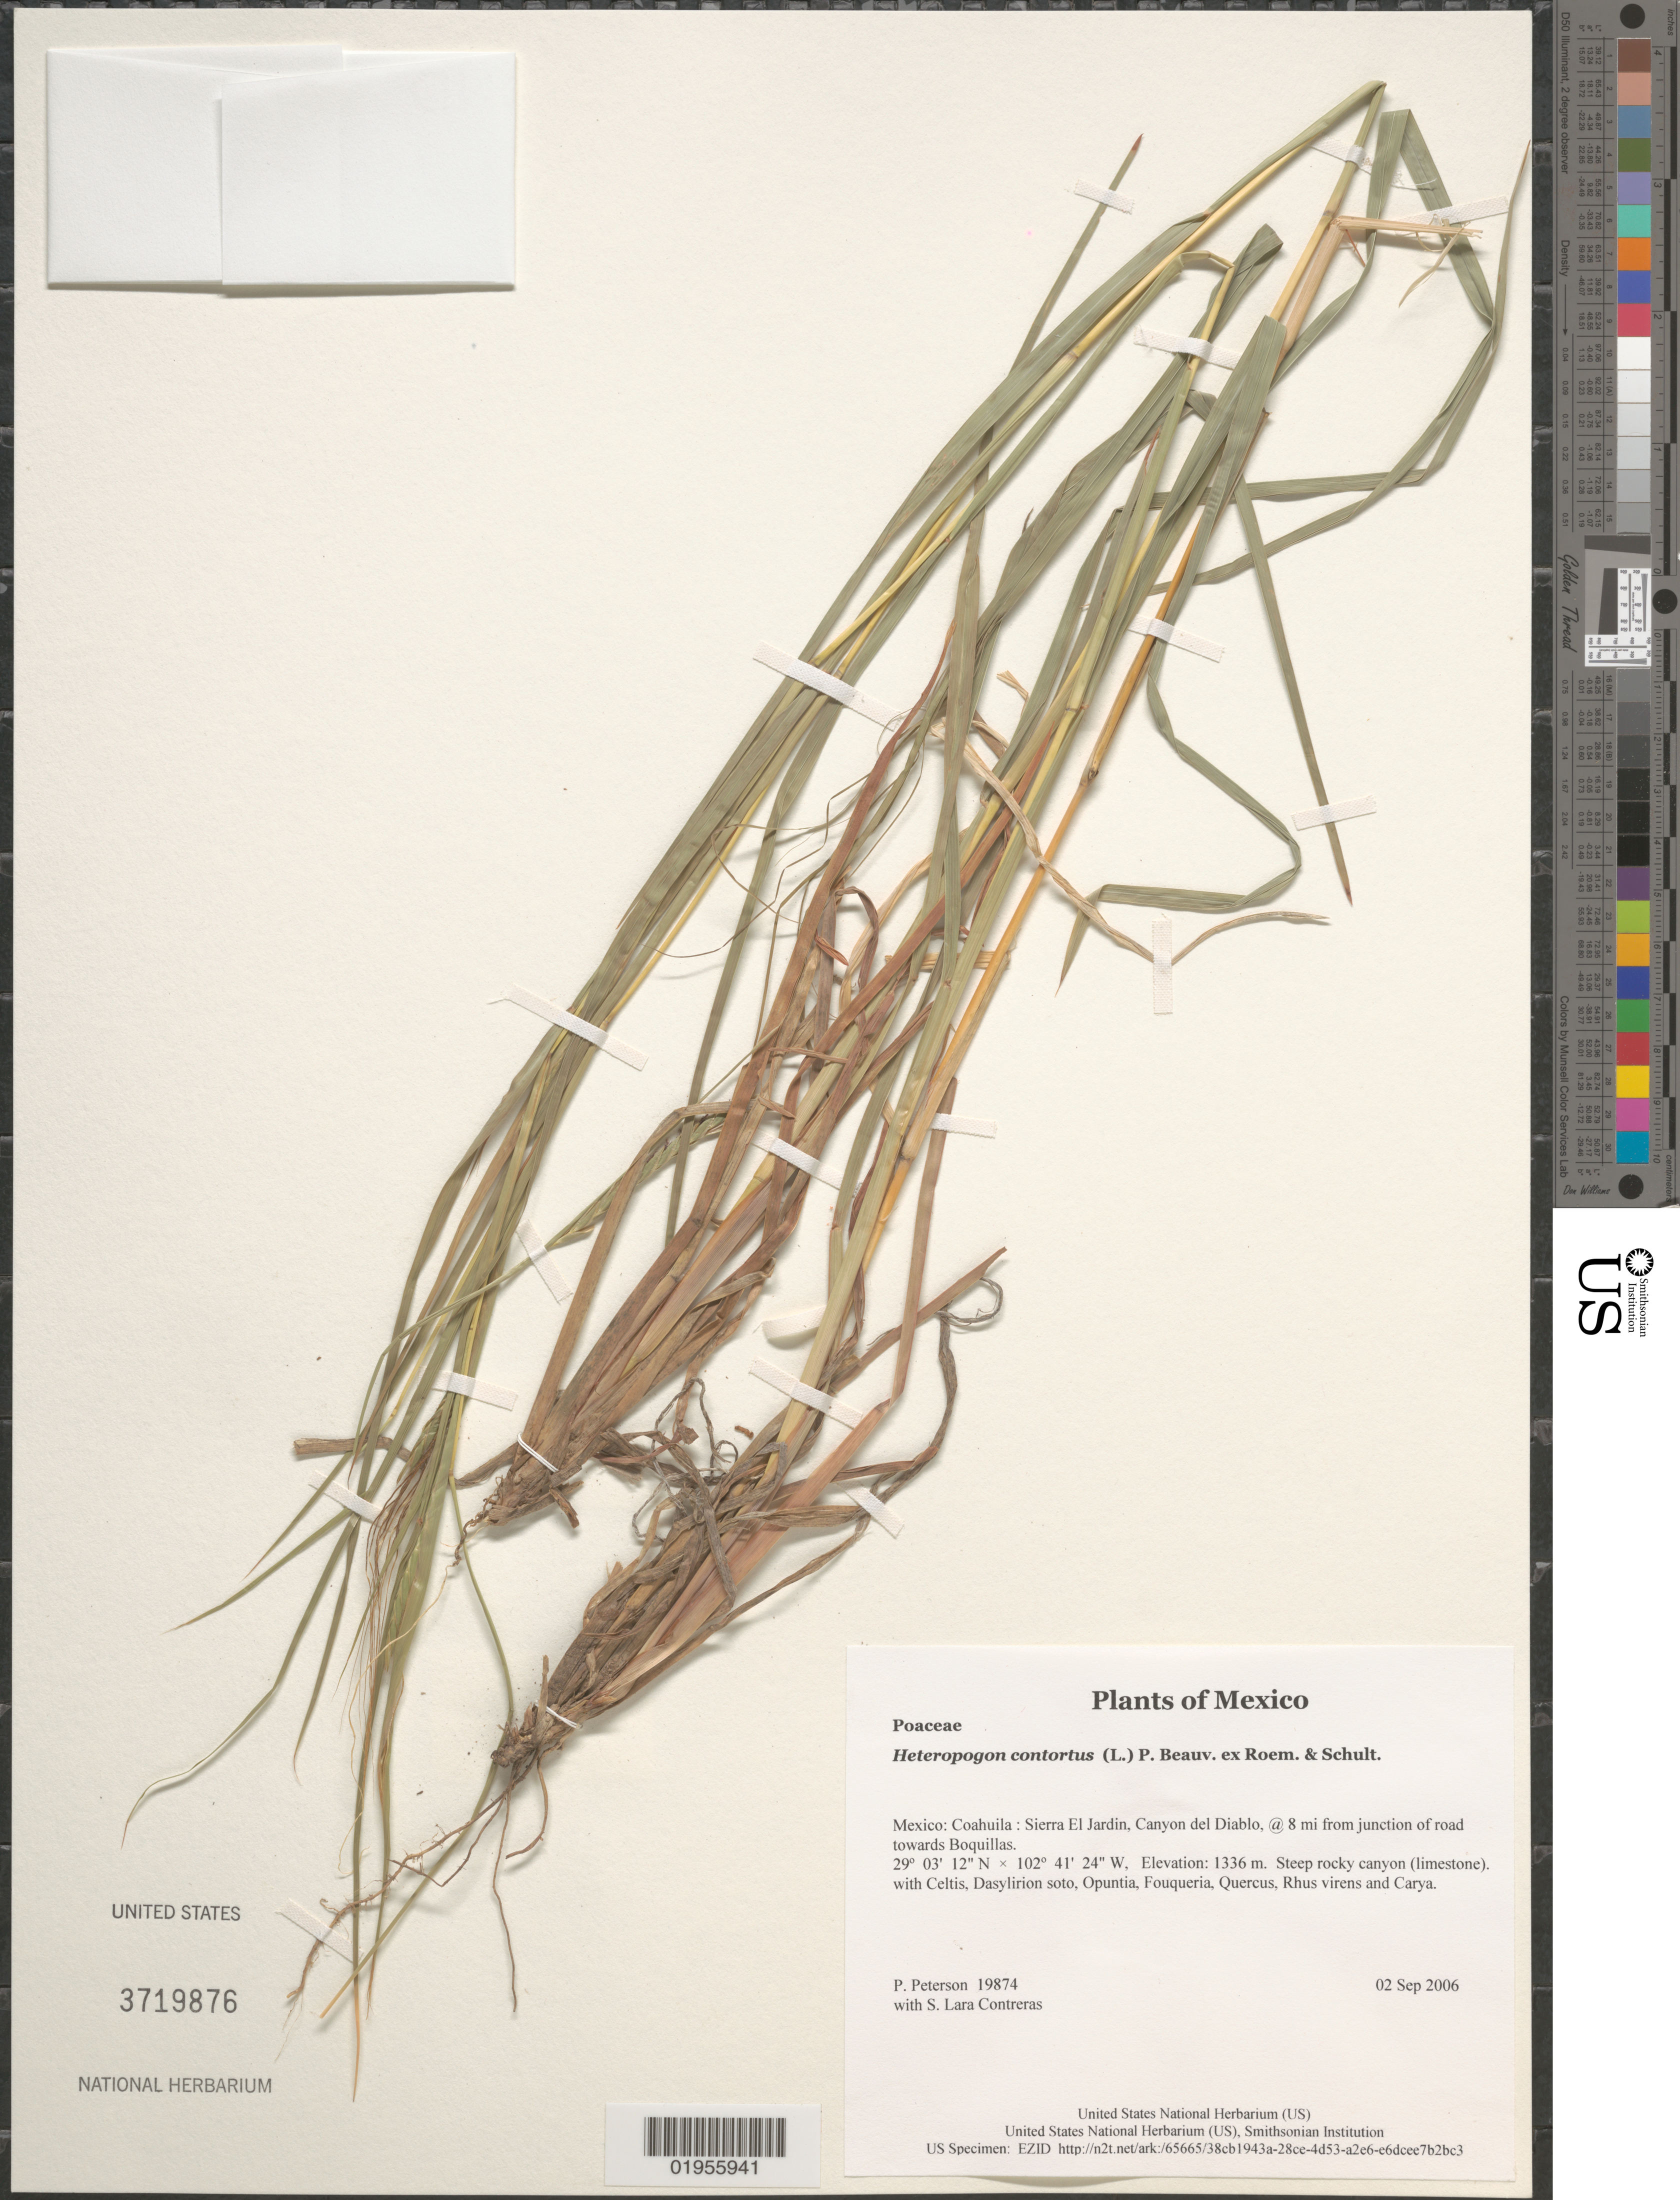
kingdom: Plantae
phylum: Tracheophyta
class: Liliopsida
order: Poales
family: Poaceae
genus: Heteropogon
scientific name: Heteropogon contortus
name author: (L.) P. Beauv. ex Roem. & Schult.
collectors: P. M. Peterson & S. Lara Contreras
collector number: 19874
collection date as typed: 02 Sep 2006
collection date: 2006-09-02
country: Mexico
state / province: Coahuila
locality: Sierra El Jardin, Canyon del Diablo, @ 8 mi from junction of road towards Boquillas.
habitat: Steep rocky canyon (limestone)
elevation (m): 1336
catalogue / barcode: US 3719876